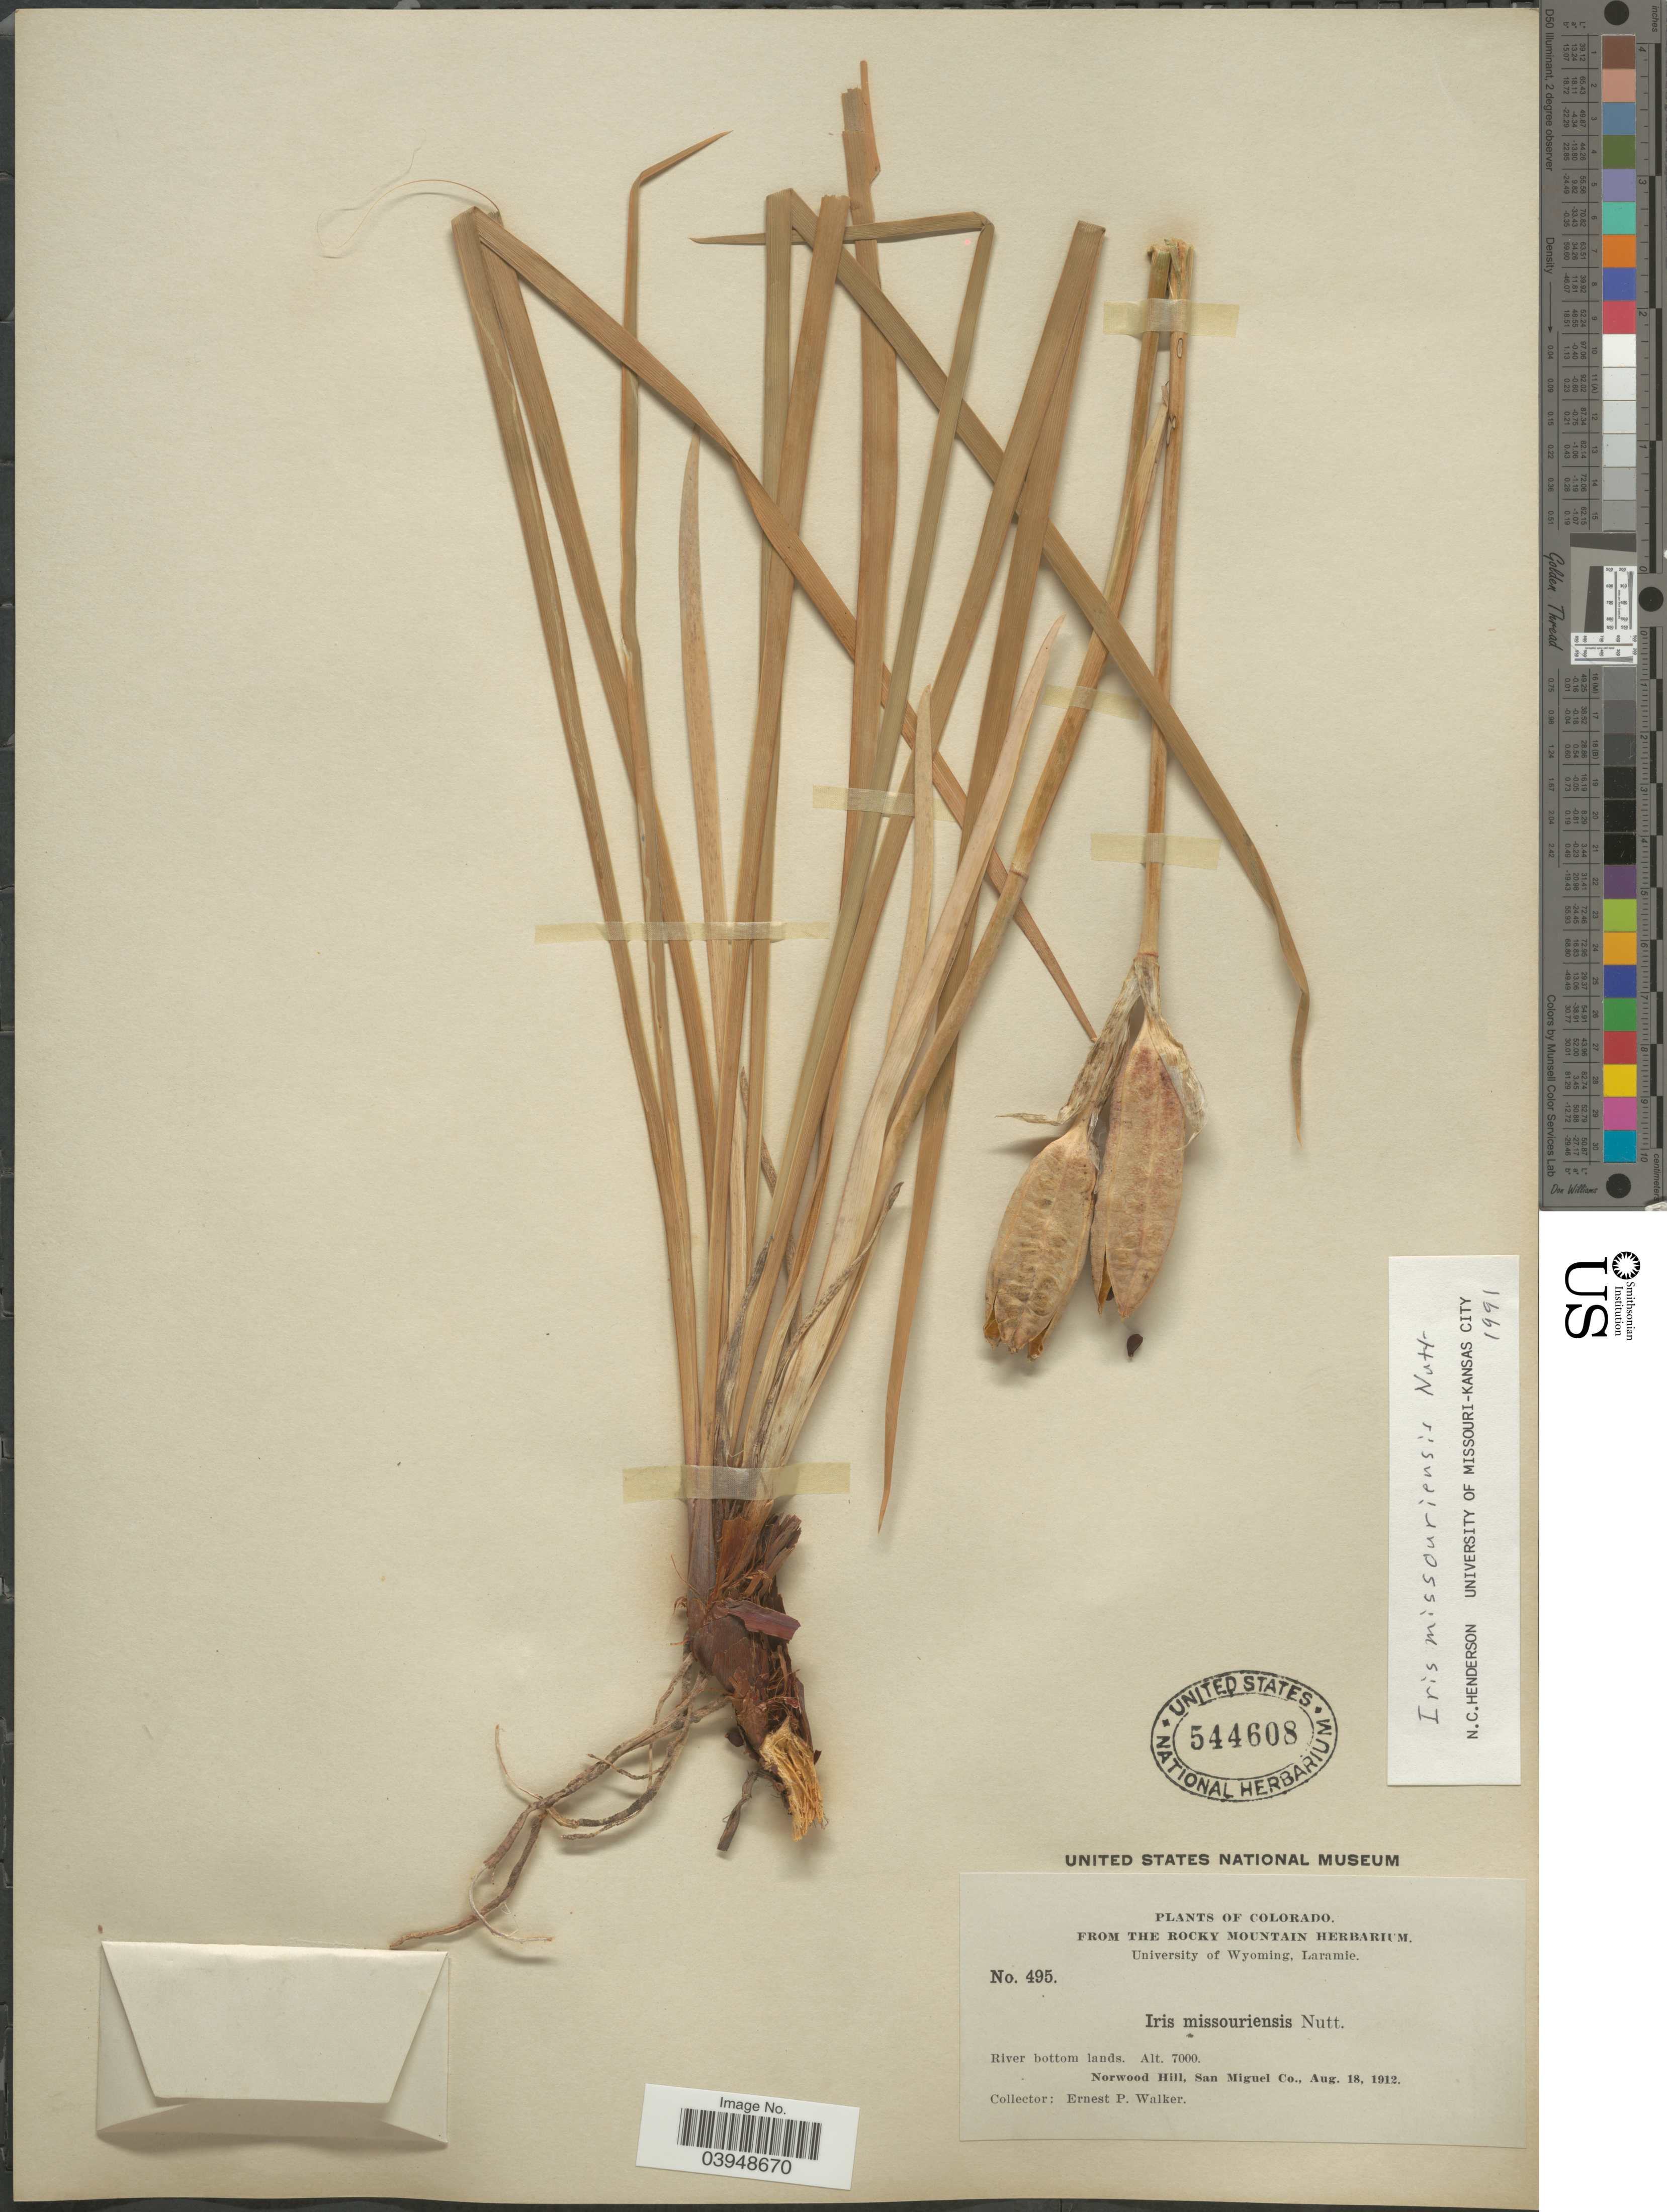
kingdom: Plantae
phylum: Tracheophyta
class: Liliopsida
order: Asparagales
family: Iridaceae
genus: Iris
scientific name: Iris missouriensis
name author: Nutt.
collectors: E. P. Walker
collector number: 495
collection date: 1912-08-18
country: United States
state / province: Colorado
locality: River bottom lands. Norwood Hill, San Miguel Co.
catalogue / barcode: US 544608